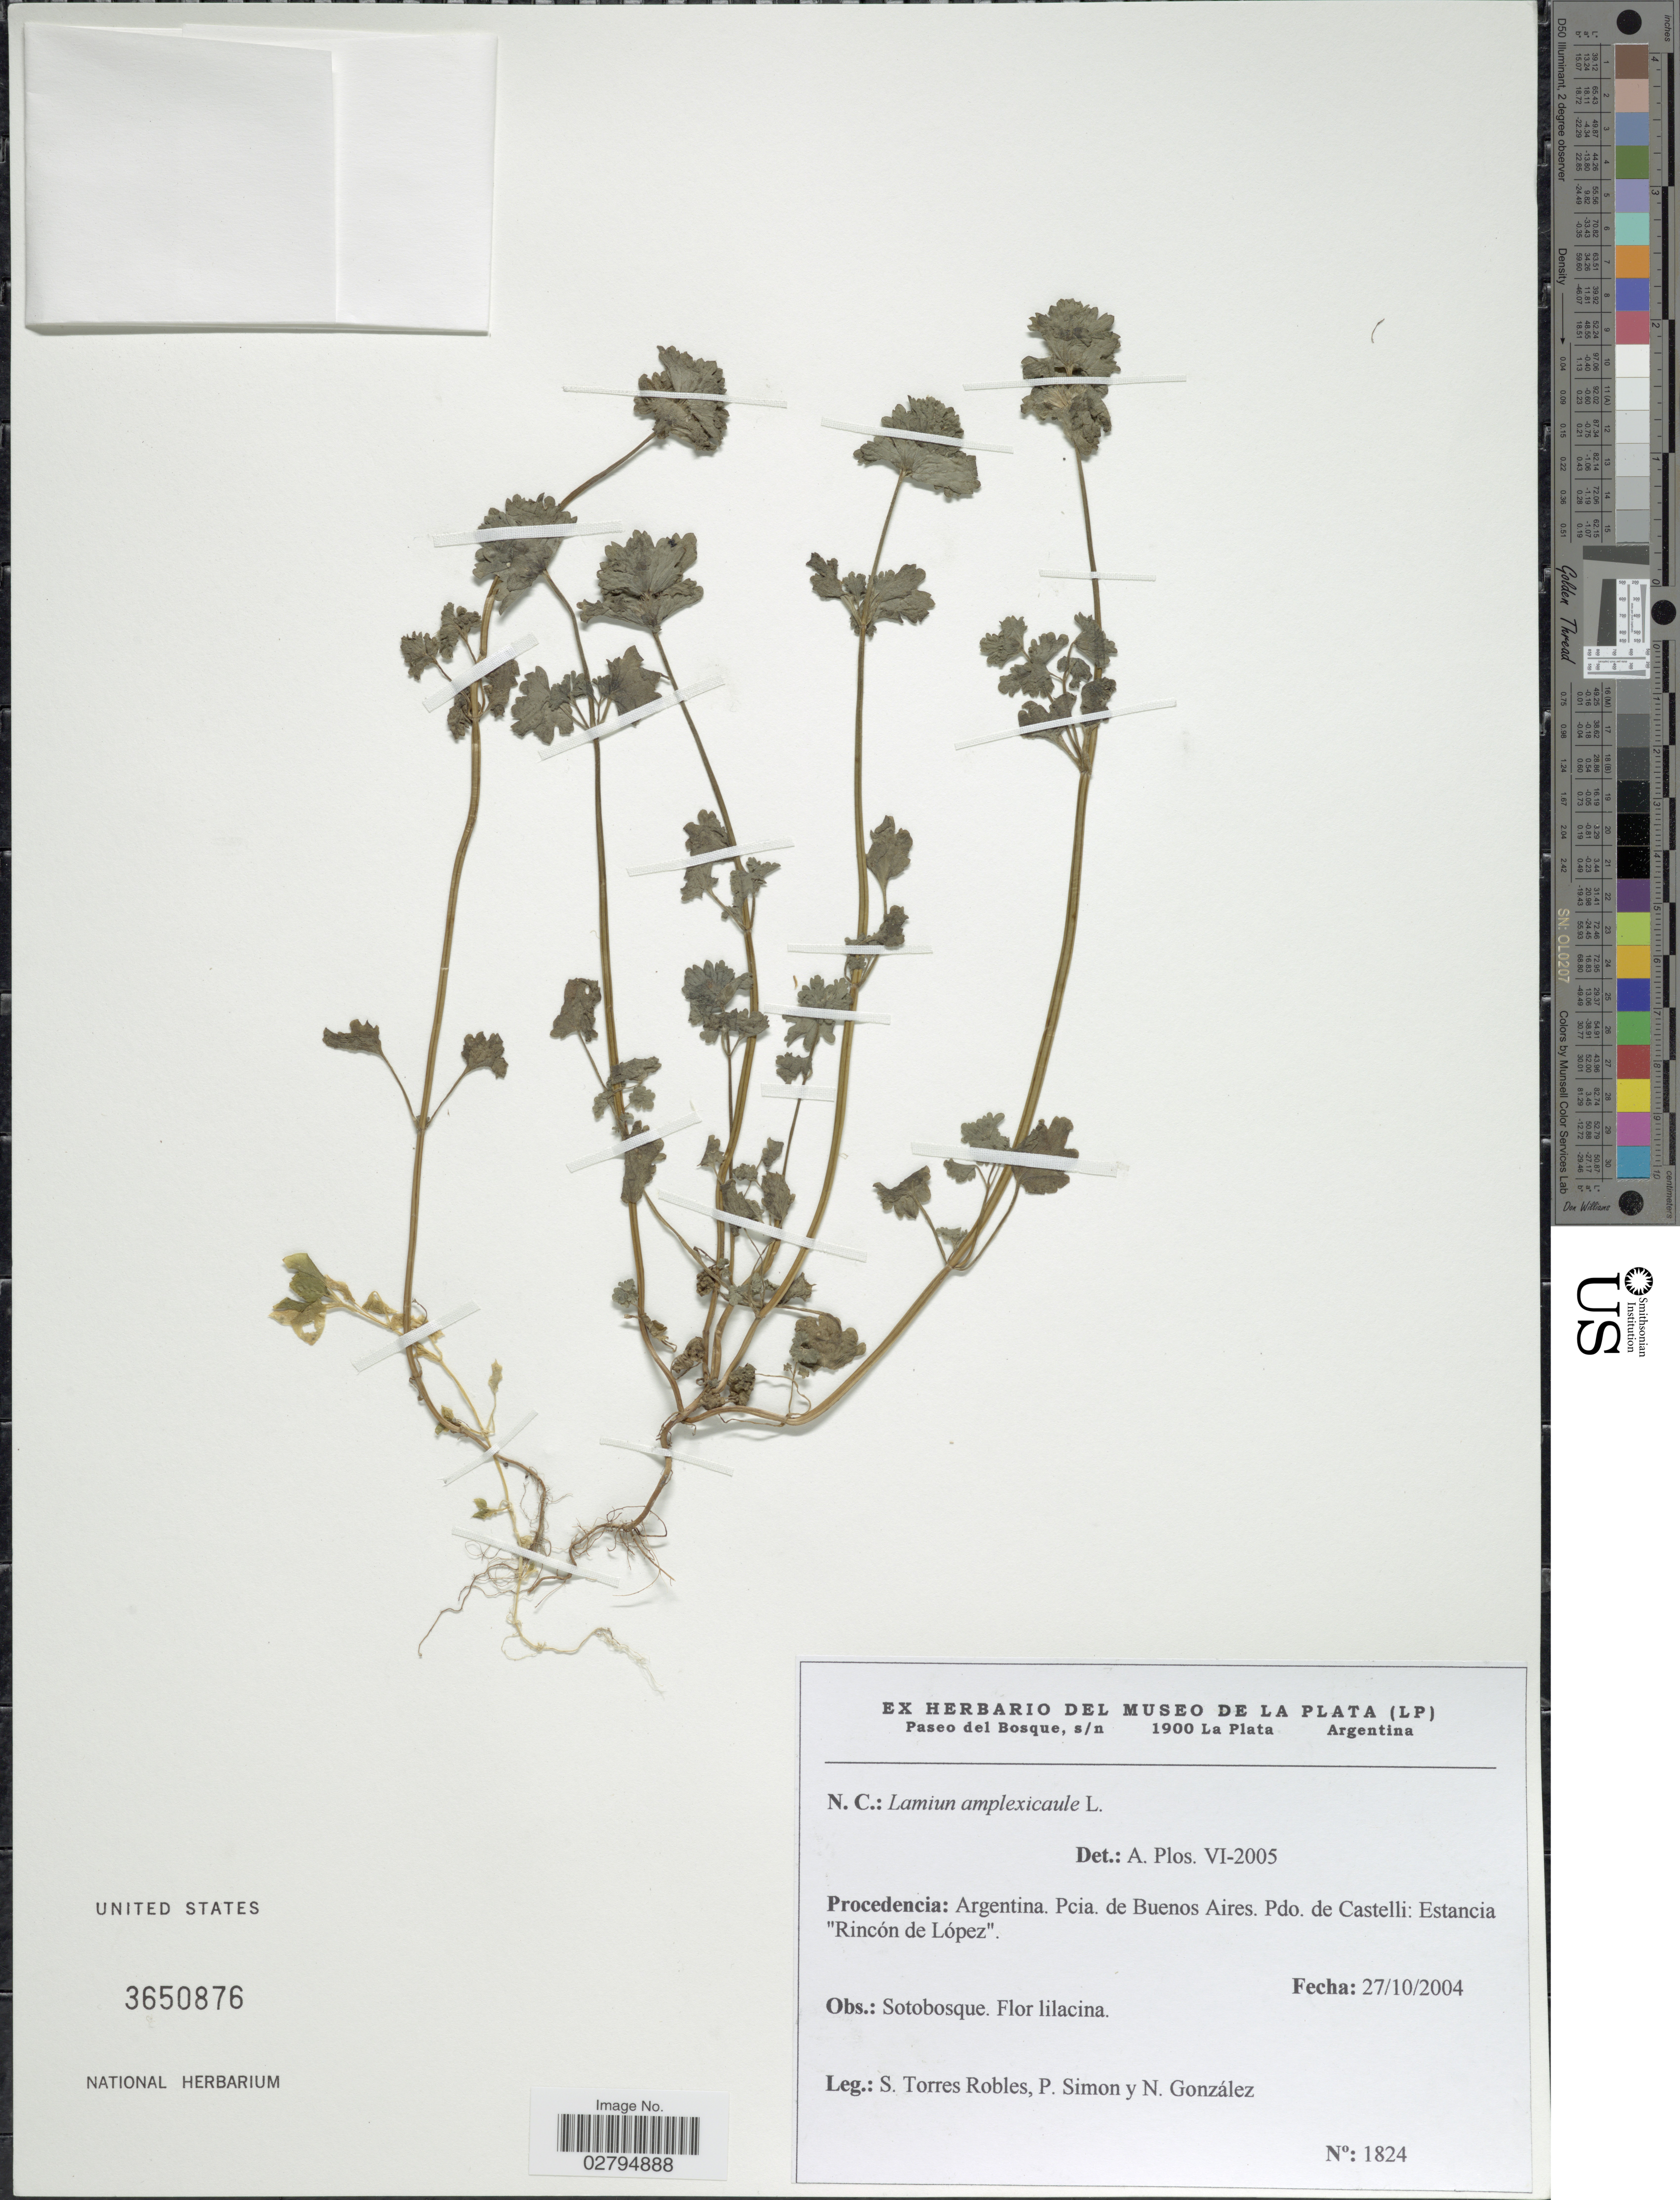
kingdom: Plantae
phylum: Tracheophyta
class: Magnoliopsida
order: Lamiales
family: Lamiaceae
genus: Lamium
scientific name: Lamium amplexicaule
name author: L.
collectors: S. Torres Robles, P. Simon & N. Gonzalez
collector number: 1824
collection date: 2004-10-27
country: Argentina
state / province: Buenos Aires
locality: Procedencia: Argentina. Pdo. de Castelli: Estancia "Rincón de López".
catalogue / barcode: US 3650876